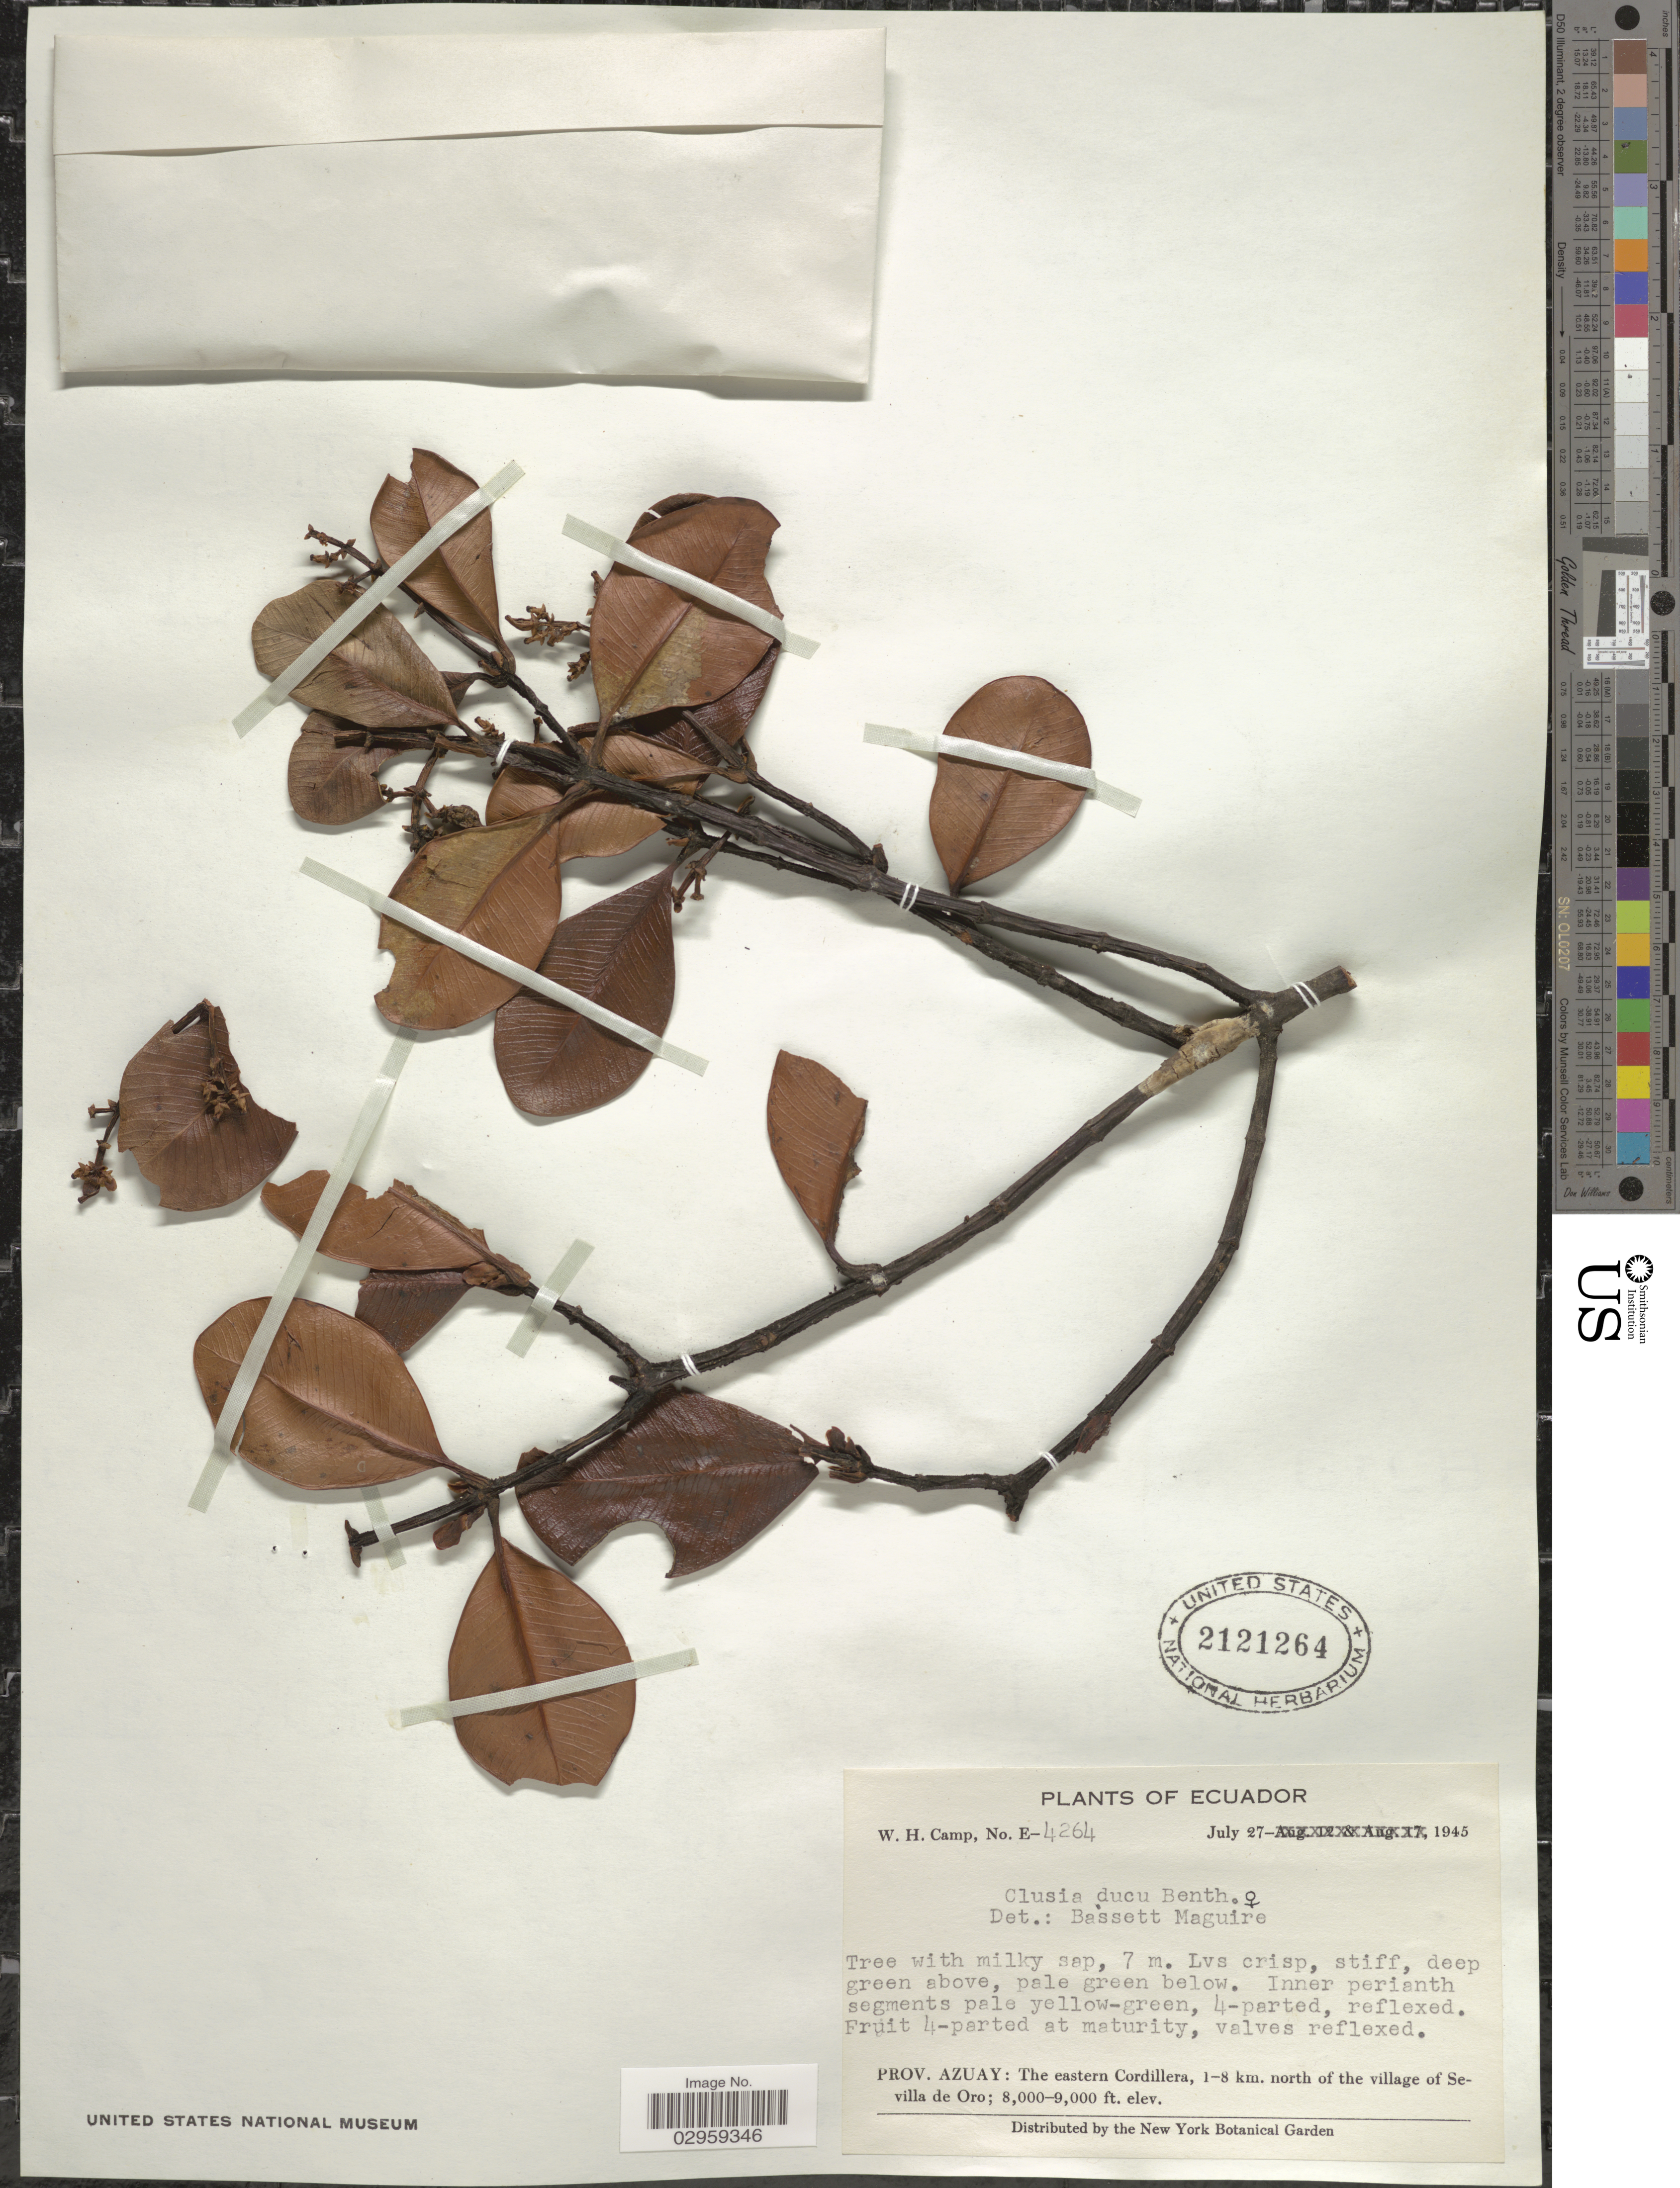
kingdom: Plantae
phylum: Tracheophyta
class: Magnoliopsida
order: Malpighiales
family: Clusiaceae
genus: Clusia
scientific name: Clusia ducu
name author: Benth.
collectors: W. H. Camp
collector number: E-4264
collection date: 1945-07-27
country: Ecuador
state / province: Azuay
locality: The eastern Cordillera, 1-8 km. north of the village of Sevilla de Oro.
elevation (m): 2438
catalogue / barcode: US 2121264